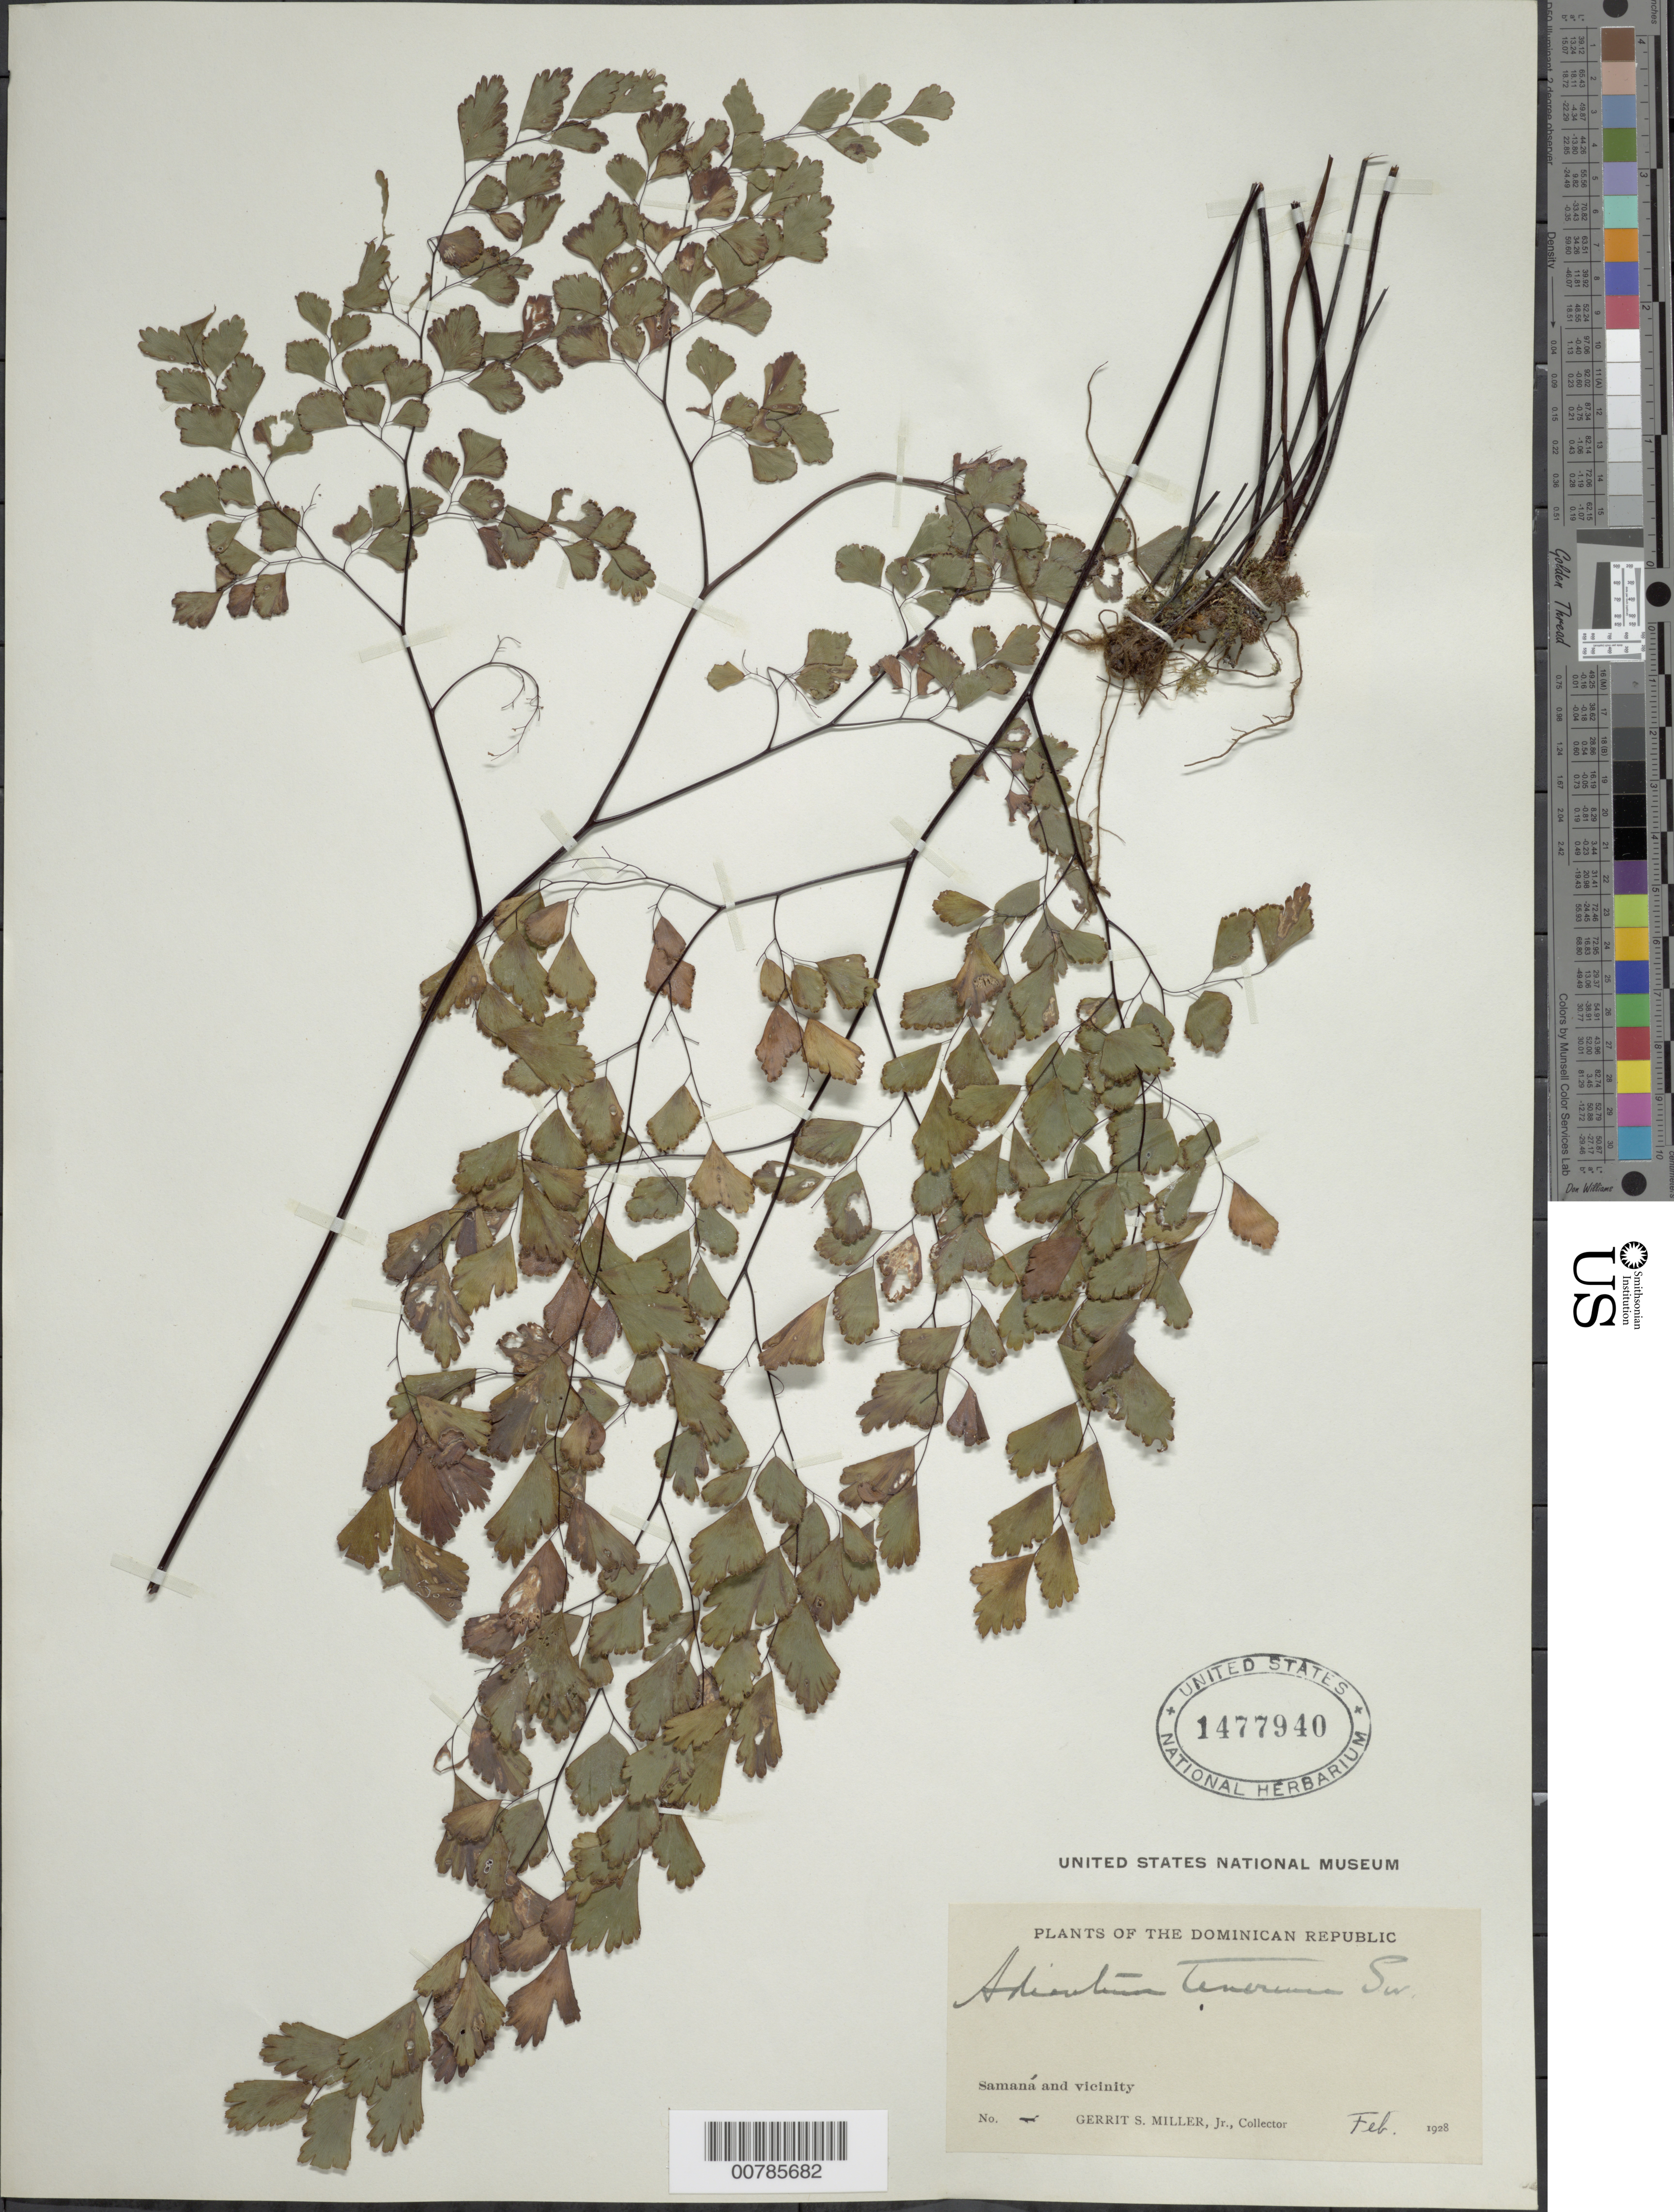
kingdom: Plantae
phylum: Tracheophyta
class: Polypodiopsida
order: Polypodiales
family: Pteridaceae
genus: Adiantum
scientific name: Adiantum tenerum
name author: Sw.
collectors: G. S. Miller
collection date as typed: Feb 1928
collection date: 1928-02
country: Dominican Republic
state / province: Samana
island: Hispaniola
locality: Samaná and vicinity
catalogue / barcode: US 1477940